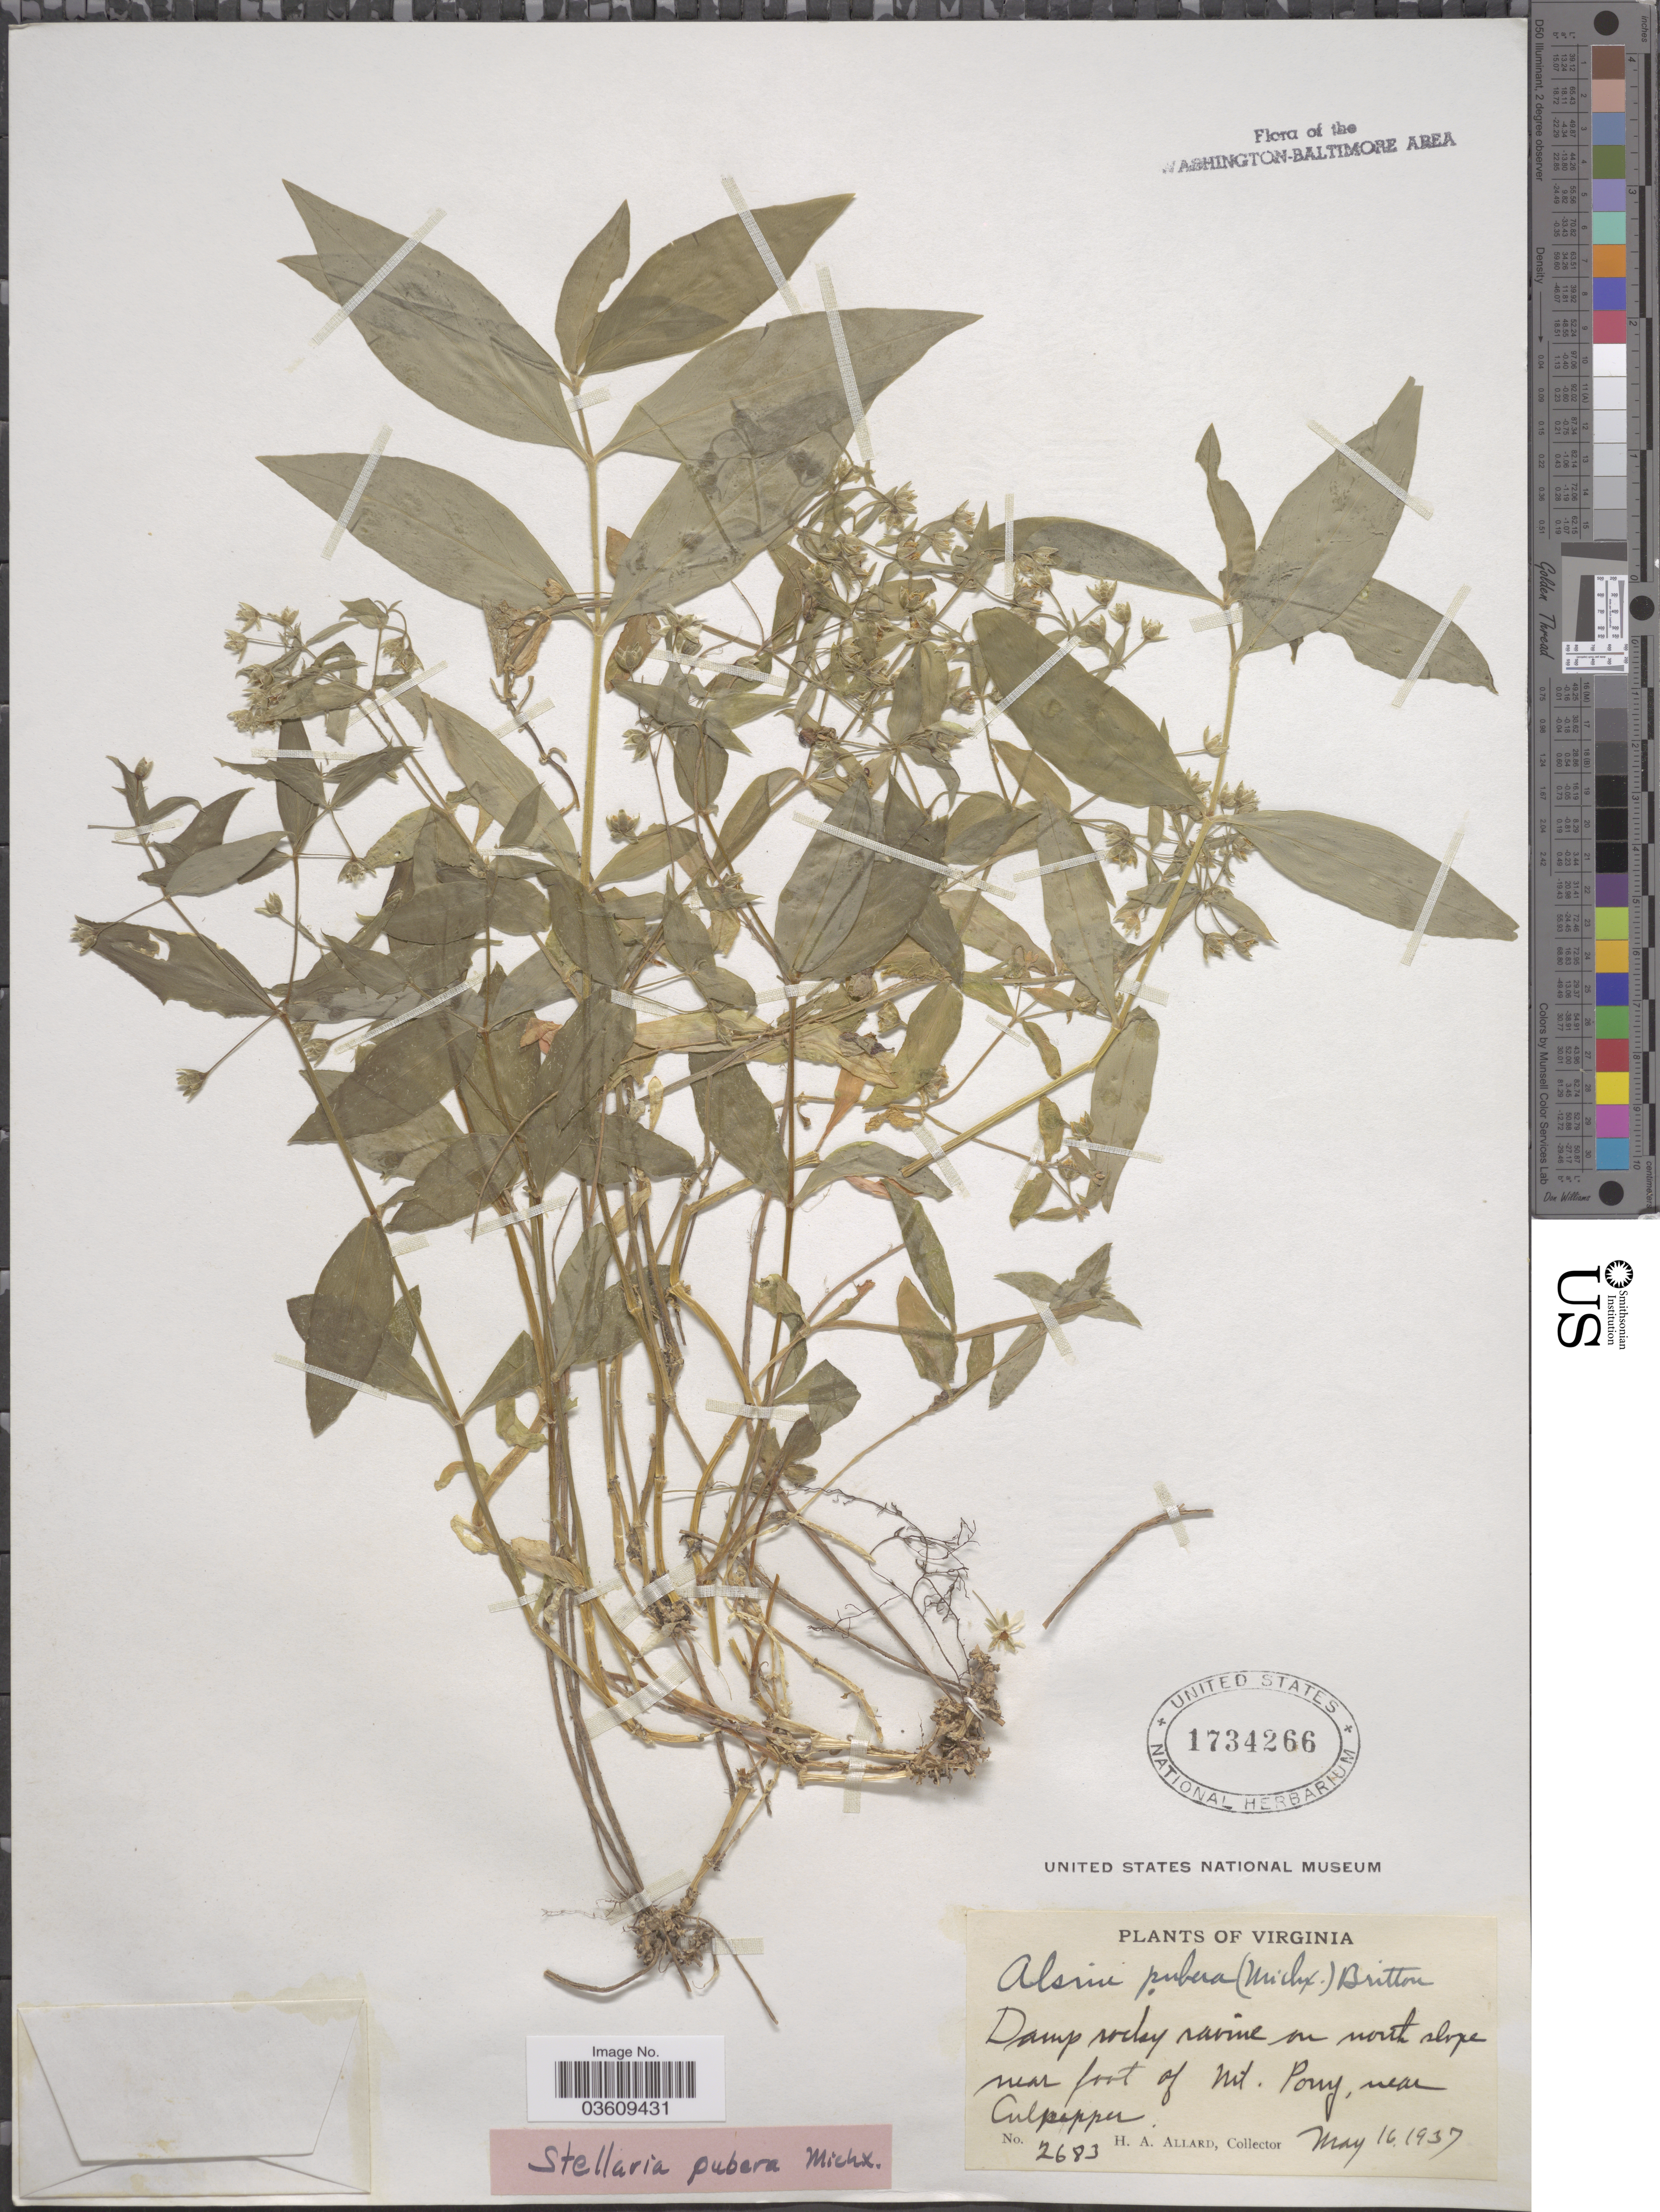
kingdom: Plantae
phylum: Tracheophyta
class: Magnoliopsida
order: Caryophyllales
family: Caryophyllaceae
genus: Stellaria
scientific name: Stellaria pubera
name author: Michx.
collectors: H. A. Allard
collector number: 2683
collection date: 1937-05-16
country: United States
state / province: Virginia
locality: Damp rocky ravine on north slope near foot of Mt. Pony, near Culpepper.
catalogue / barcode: US 1734266